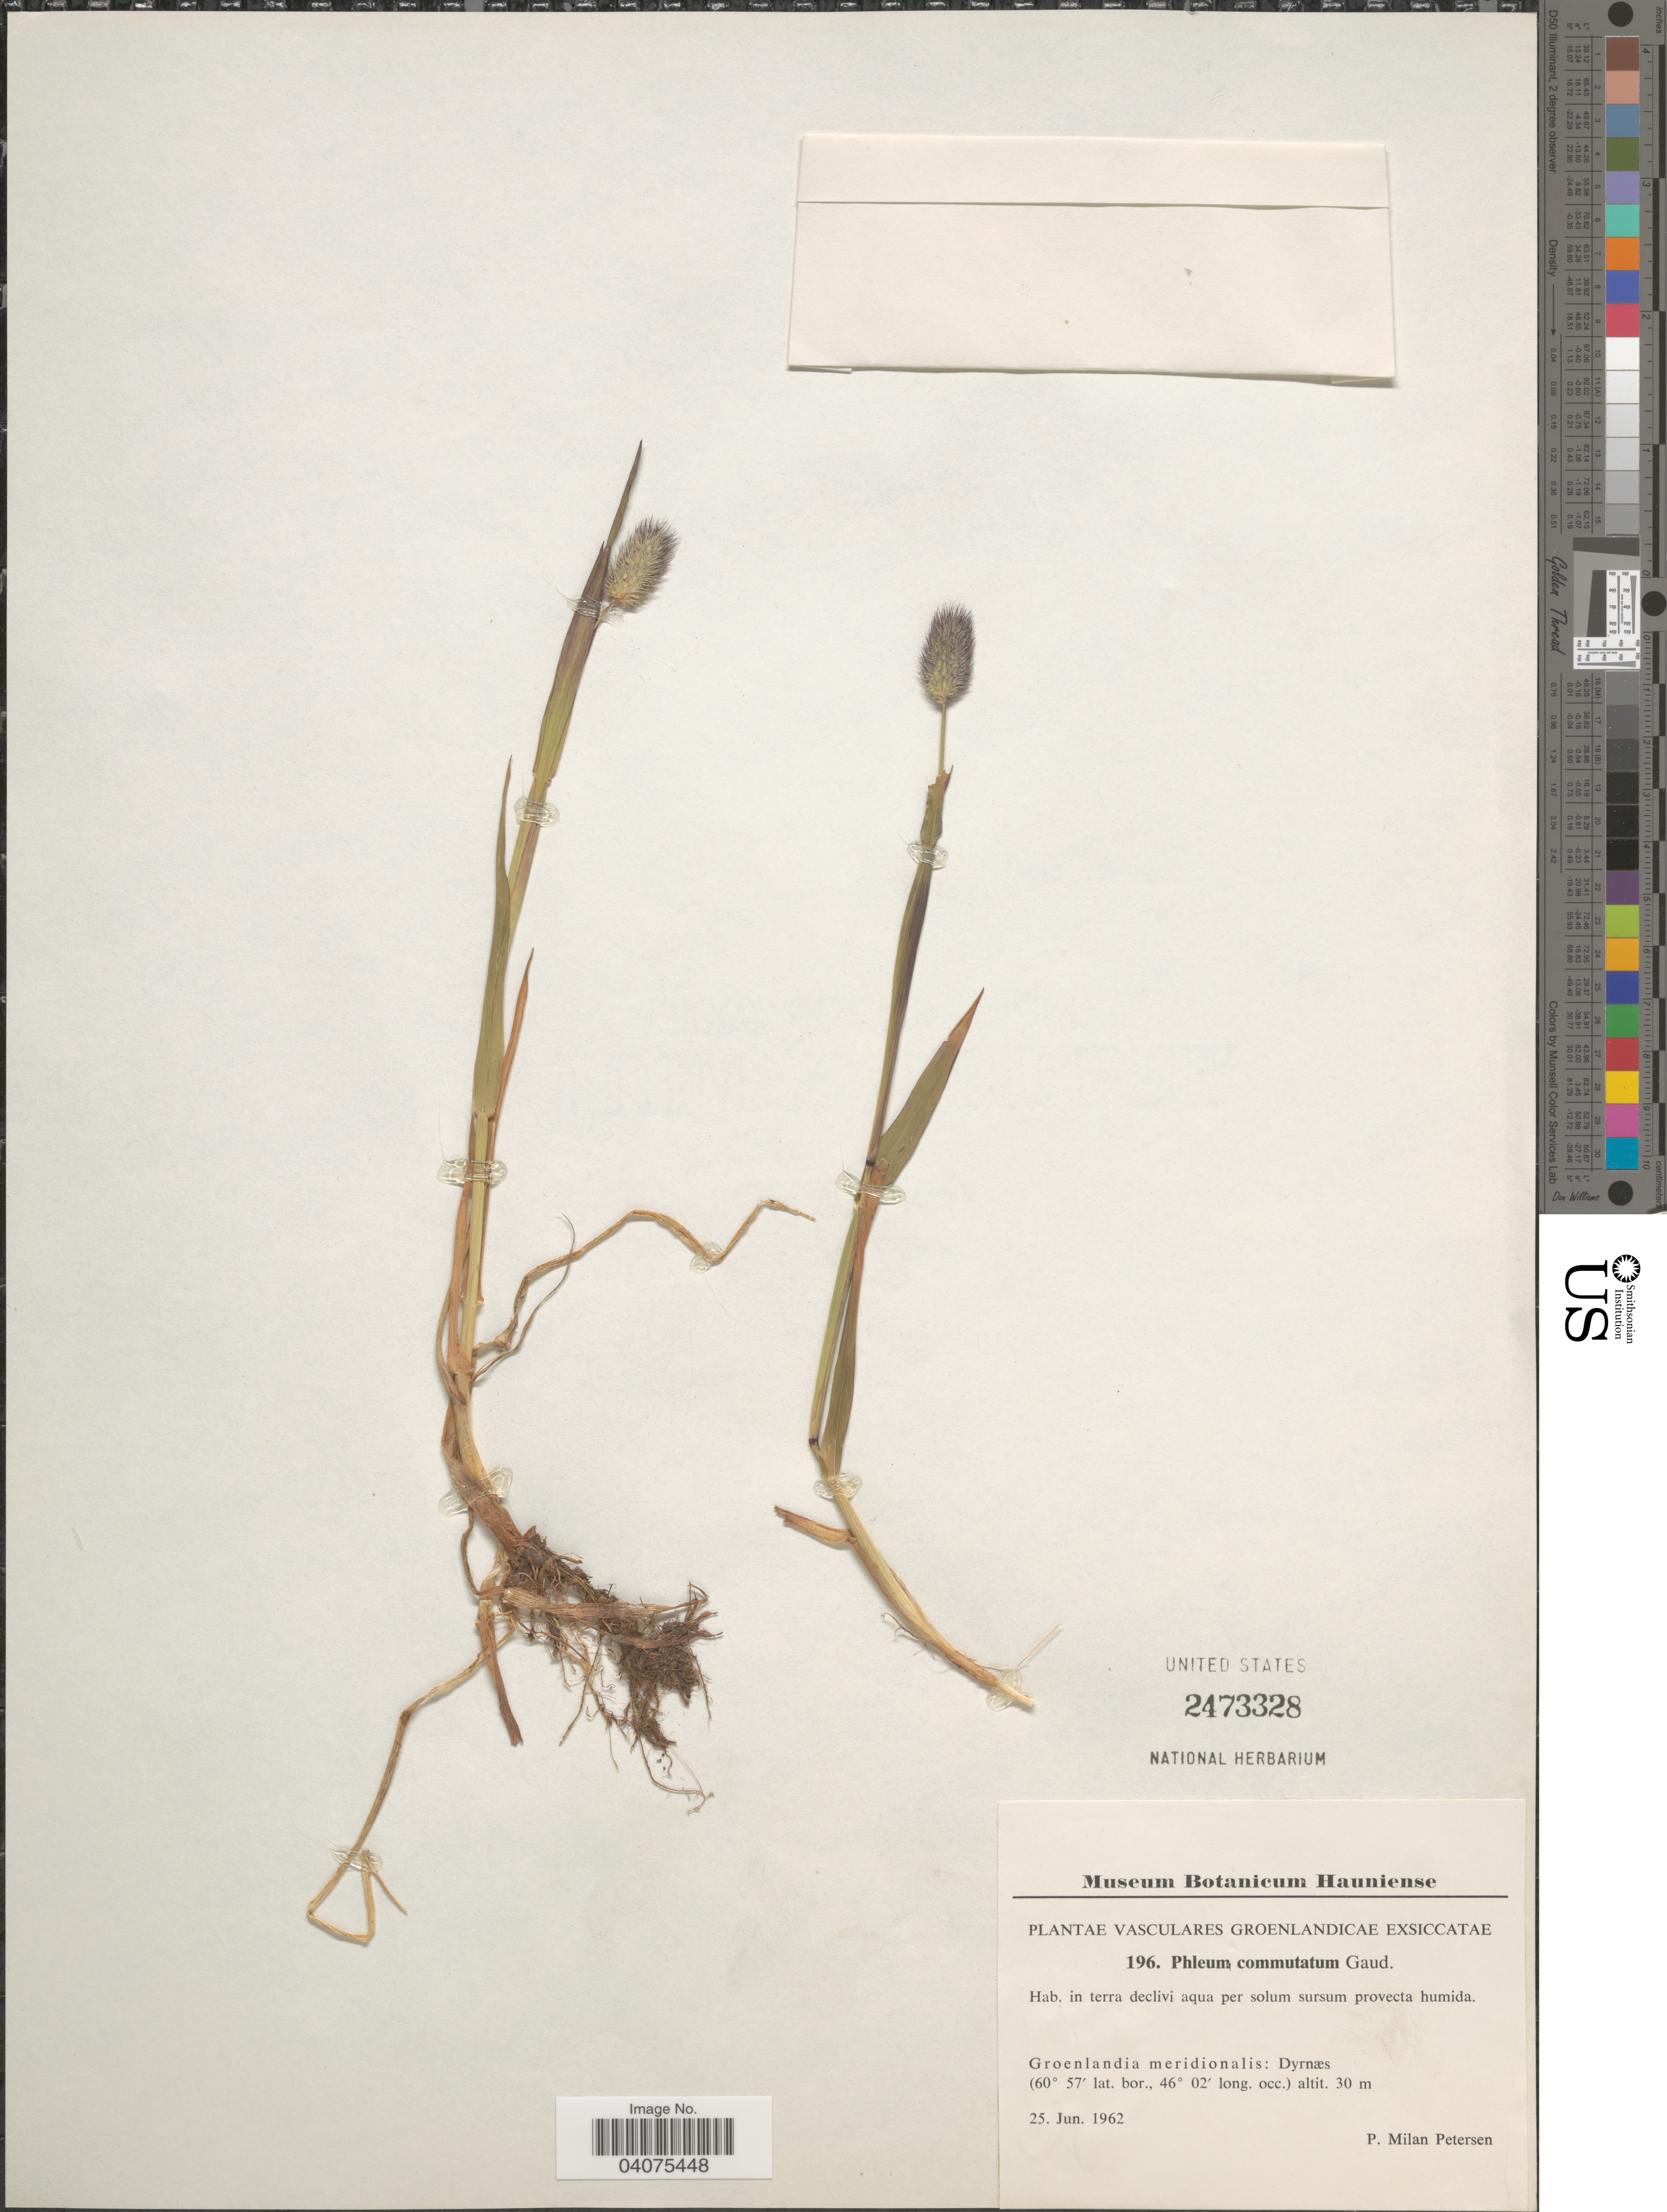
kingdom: Plantae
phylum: Tracheophyta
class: Liliopsida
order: Poales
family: Poaceae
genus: Phleum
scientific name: Phleum alpinum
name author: L.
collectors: P. Petersen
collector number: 196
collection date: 1962-06-25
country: Greenland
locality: Groenlandia meridionalis: Dyrnæs.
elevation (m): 30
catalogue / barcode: US 2473328